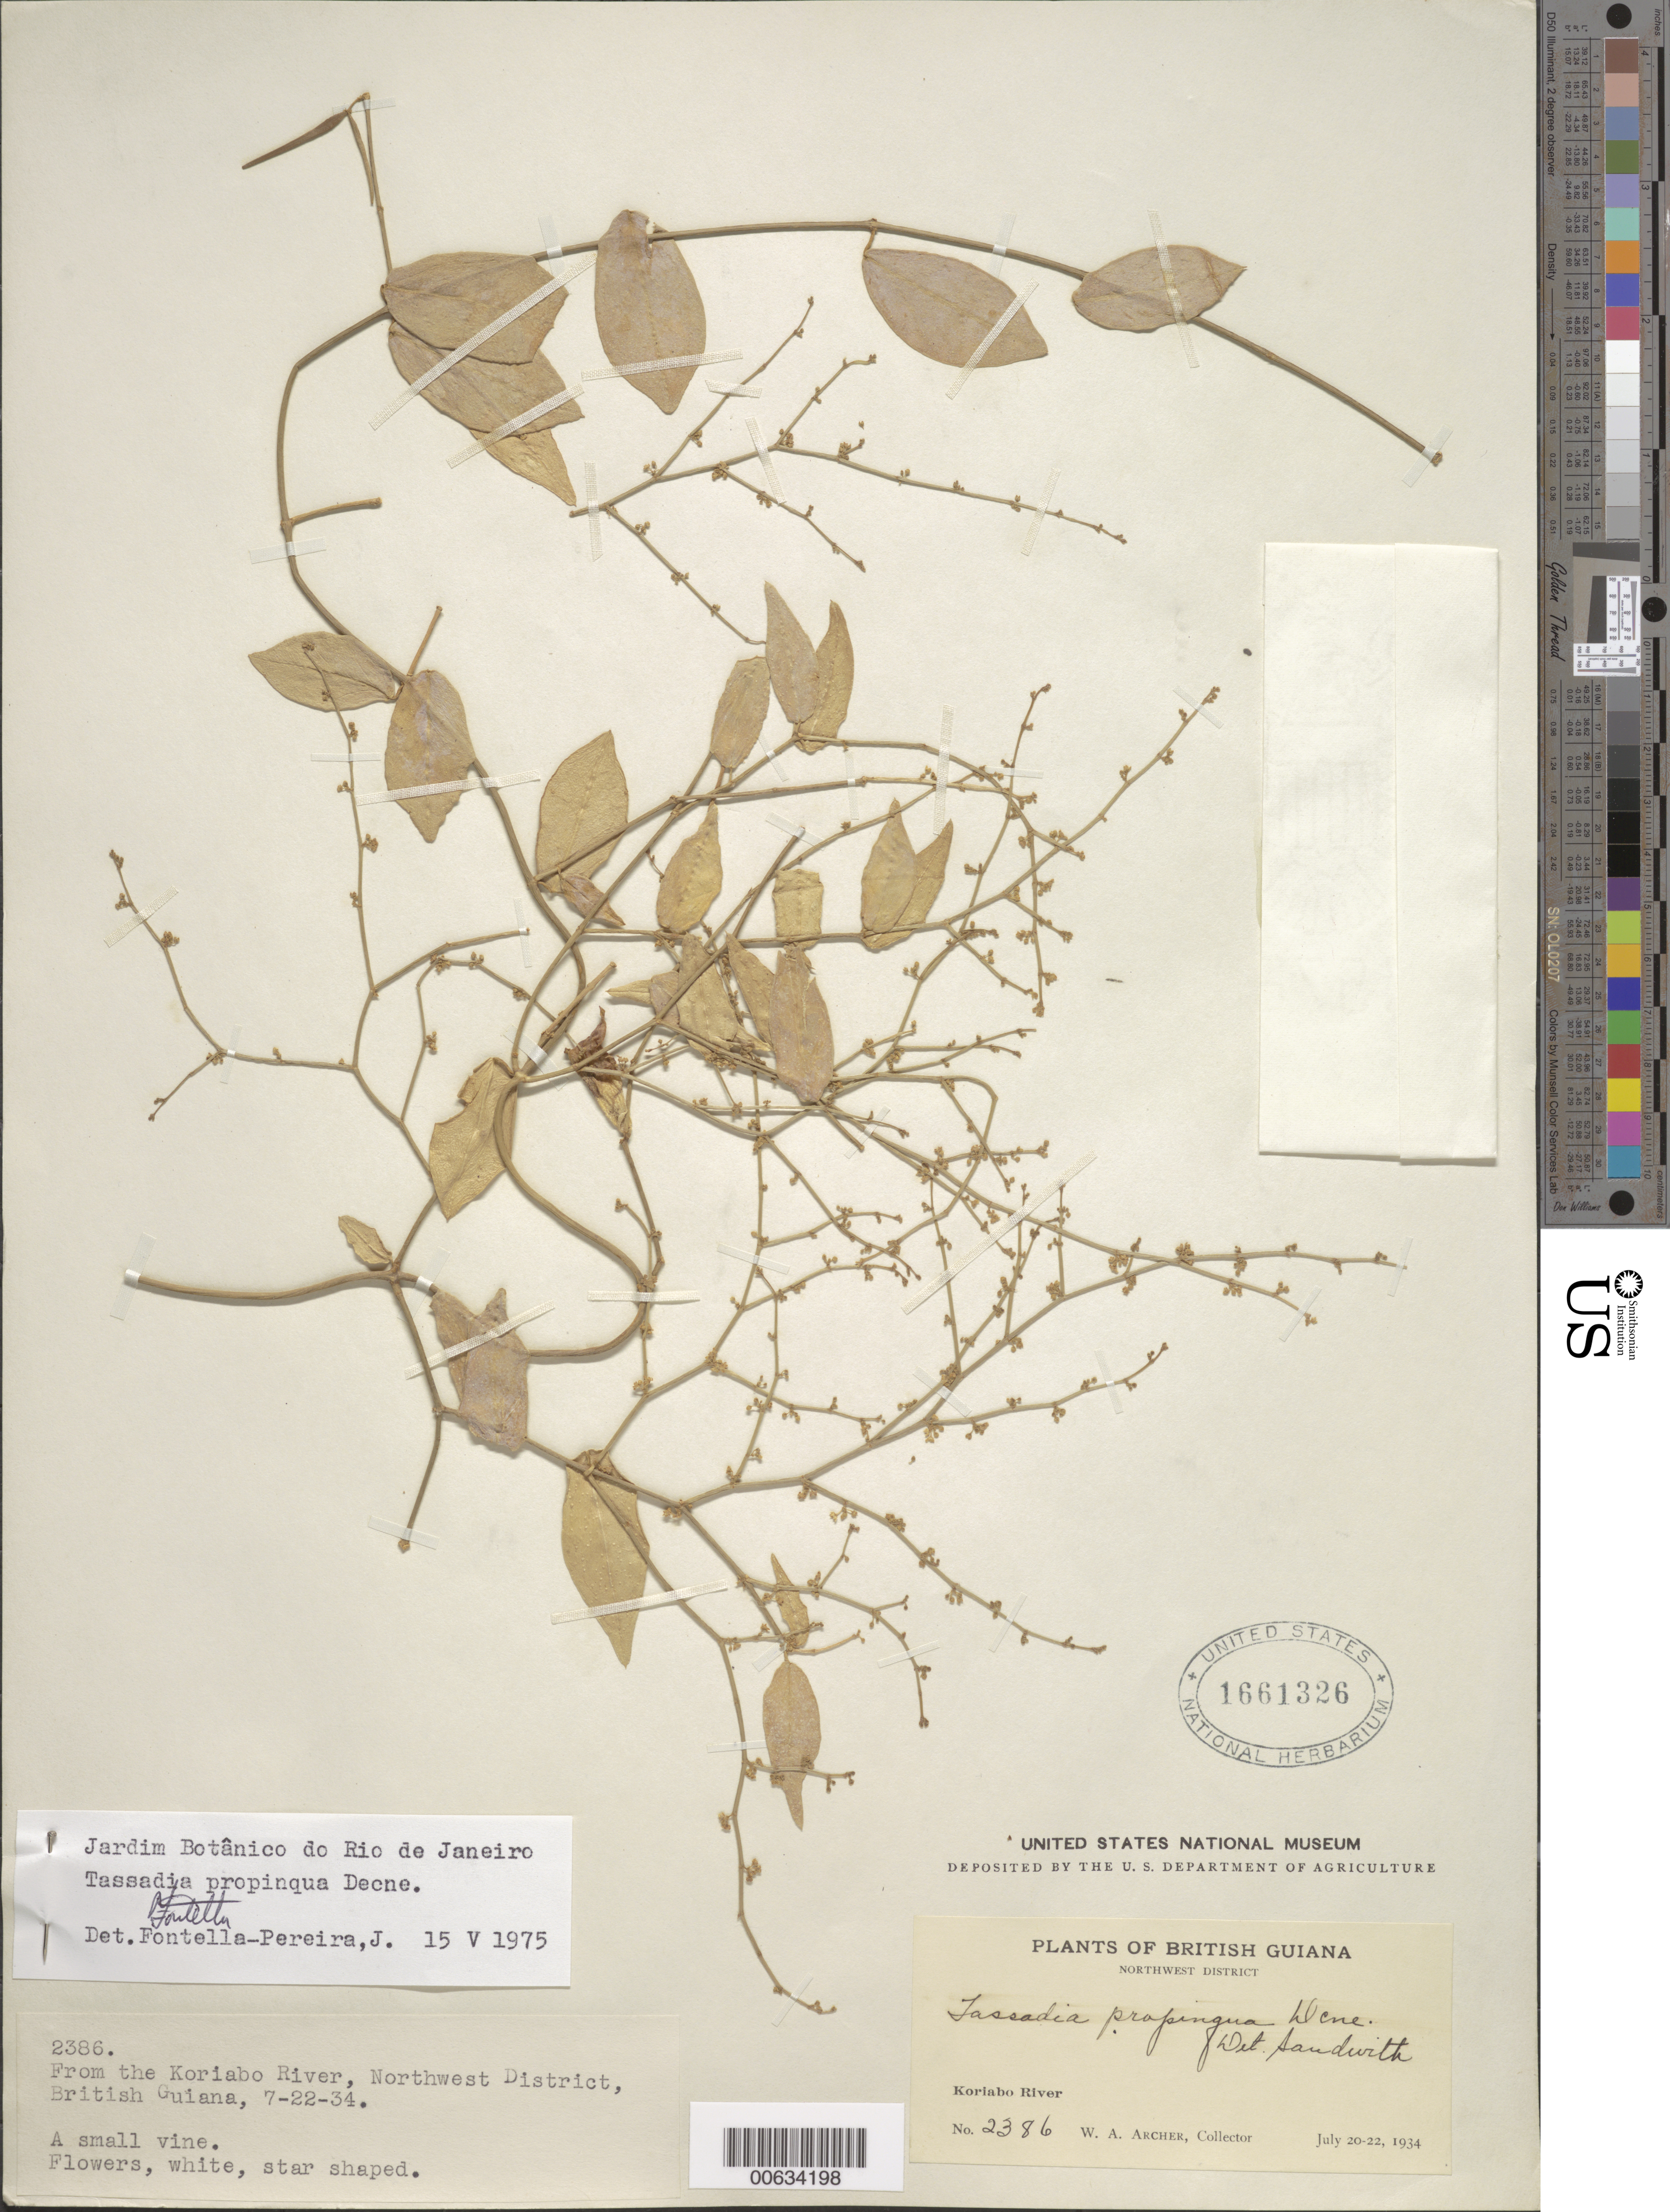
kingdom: Plantae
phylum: Tracheophyta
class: Magnoliopsida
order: Gentianales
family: Apocynaceae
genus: Tassadia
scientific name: Tassadia propinqua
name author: Decne.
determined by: Fontella, J.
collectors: W. A. Archer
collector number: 2386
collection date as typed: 20-Jul-34 to 22-Jul-34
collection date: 1934-07-20/1934-07-22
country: Guyana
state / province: Barima-Waini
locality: Koriabo River, NW Dist.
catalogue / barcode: US 1661326